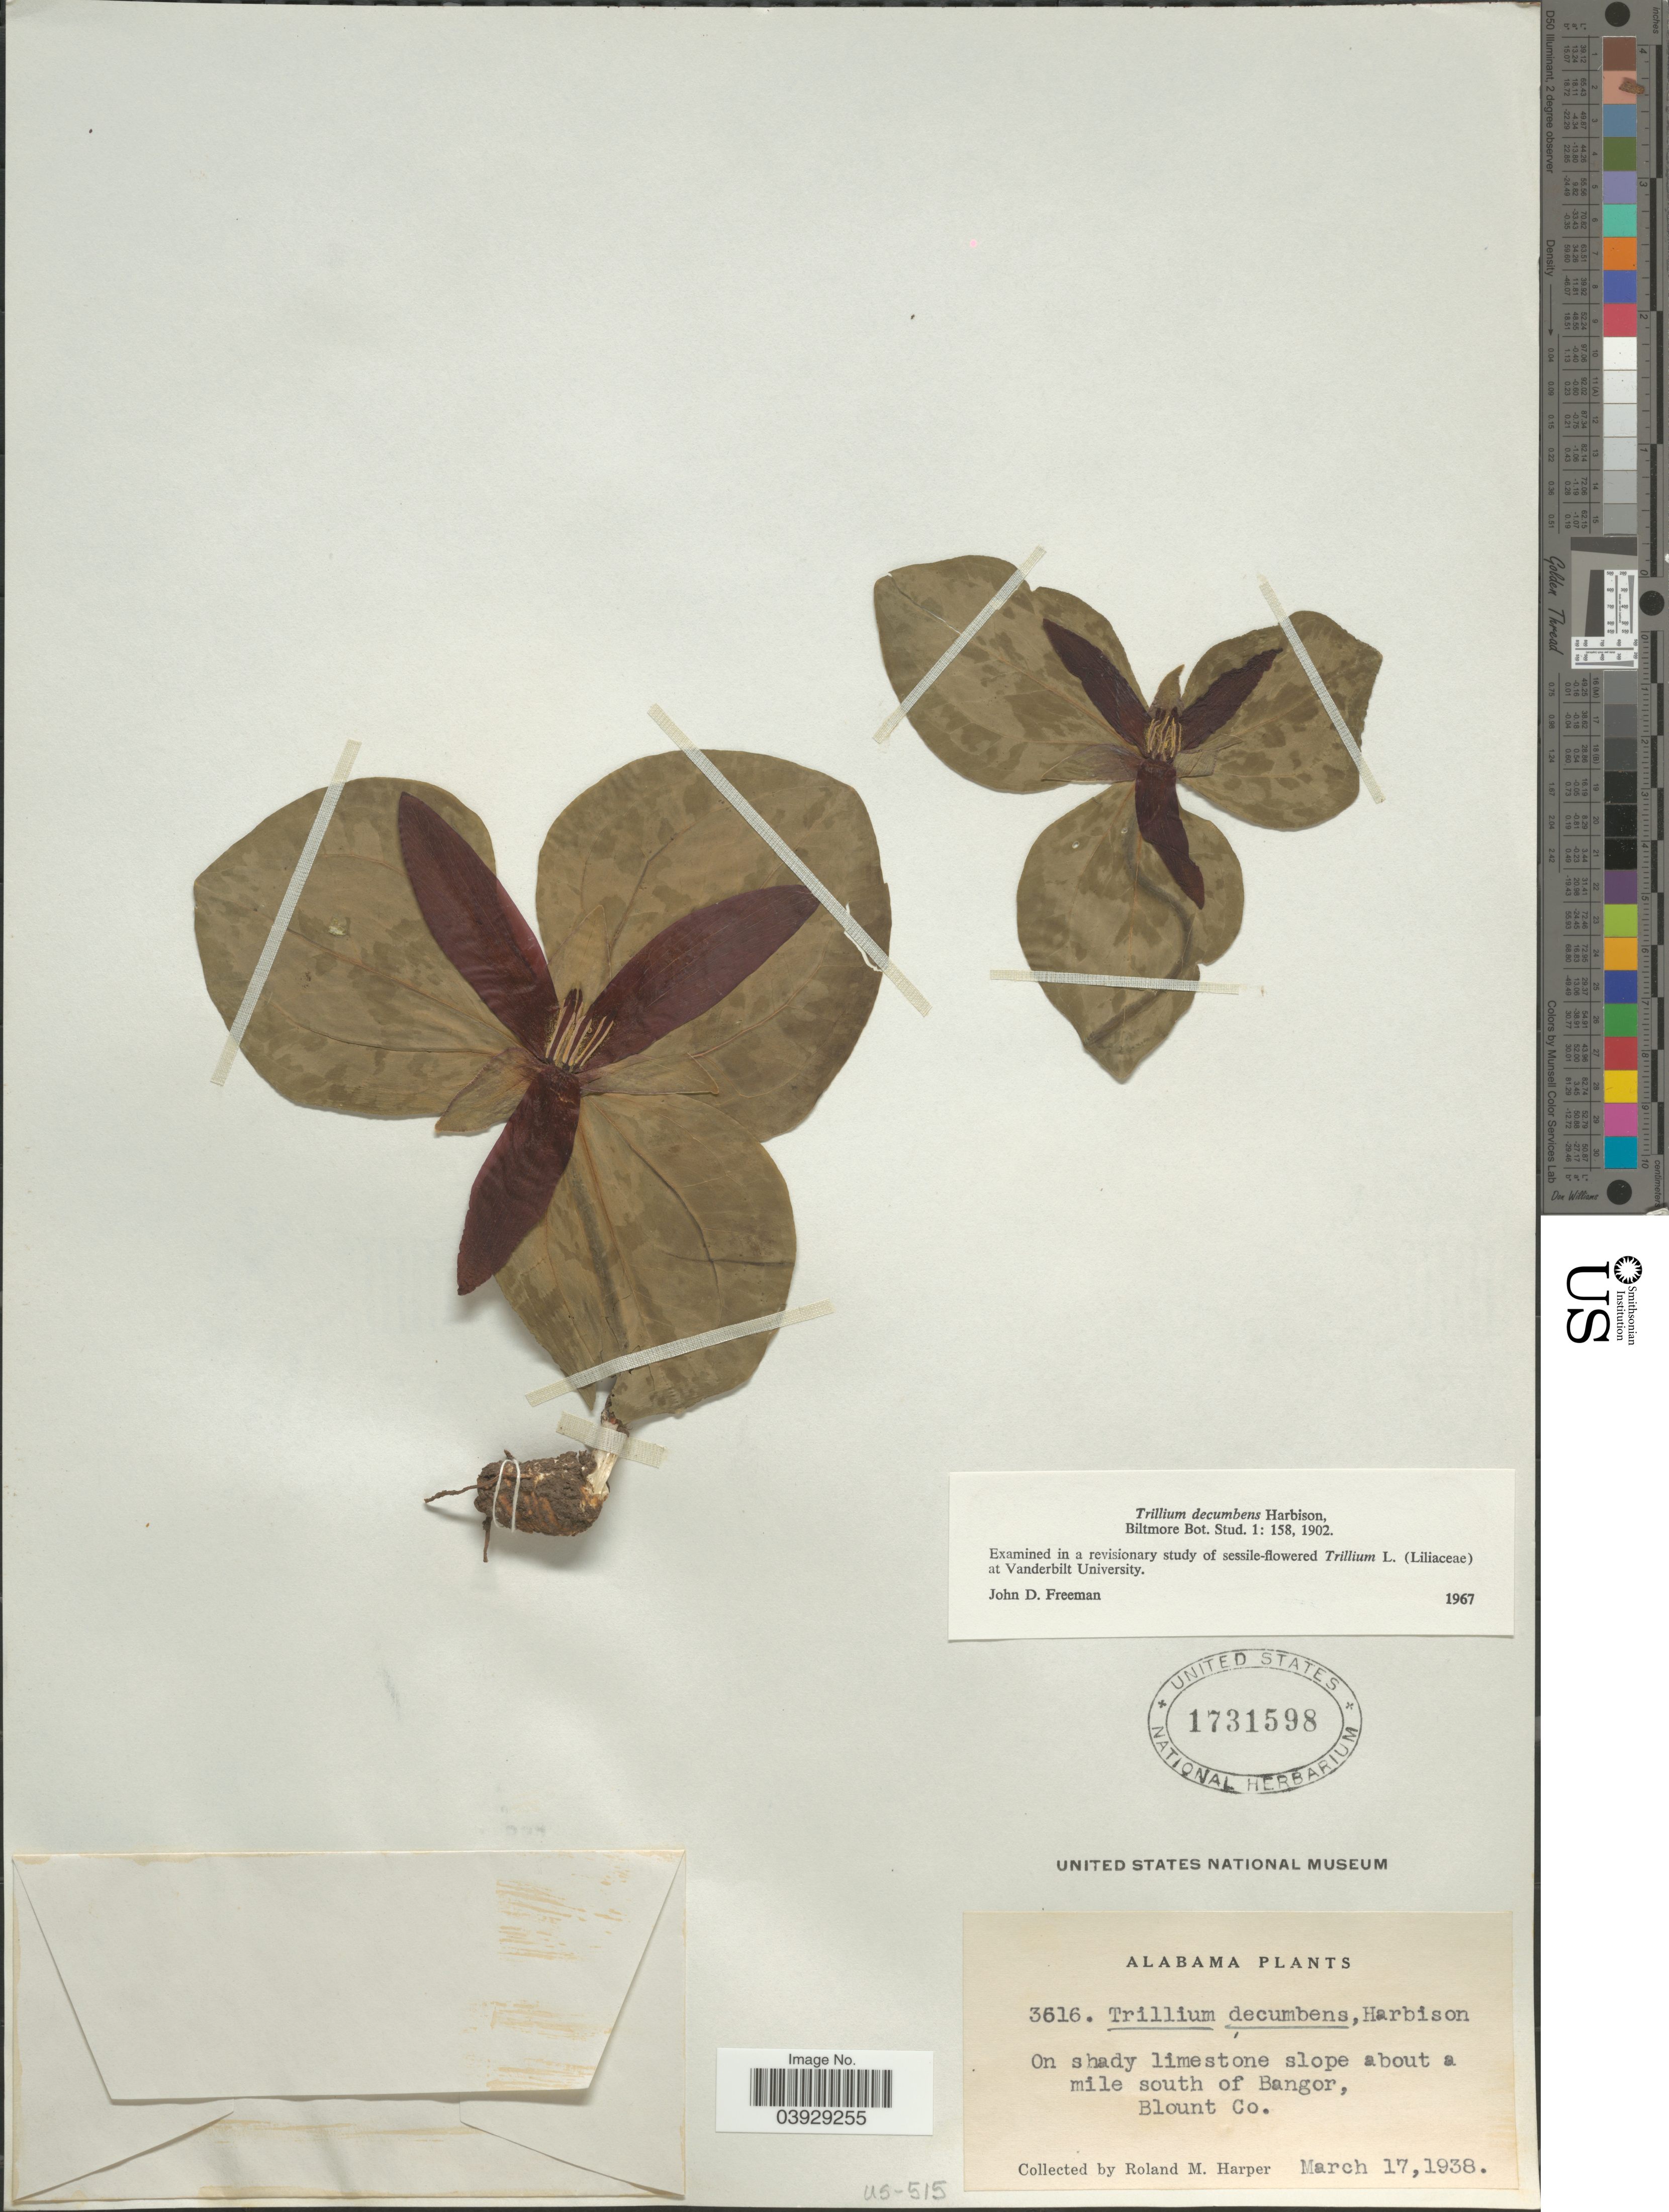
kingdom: Plantae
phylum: Tracheophyta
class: Liliopsida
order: Liliales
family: Melanthiaceae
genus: Trillium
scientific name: Trillium decumbens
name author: Harb.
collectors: R. M. Harper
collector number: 3616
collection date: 1938-03-17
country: United States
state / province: Alabama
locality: On shady limestone slope about a mile south of Bangor, Blount Co.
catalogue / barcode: US 1731598